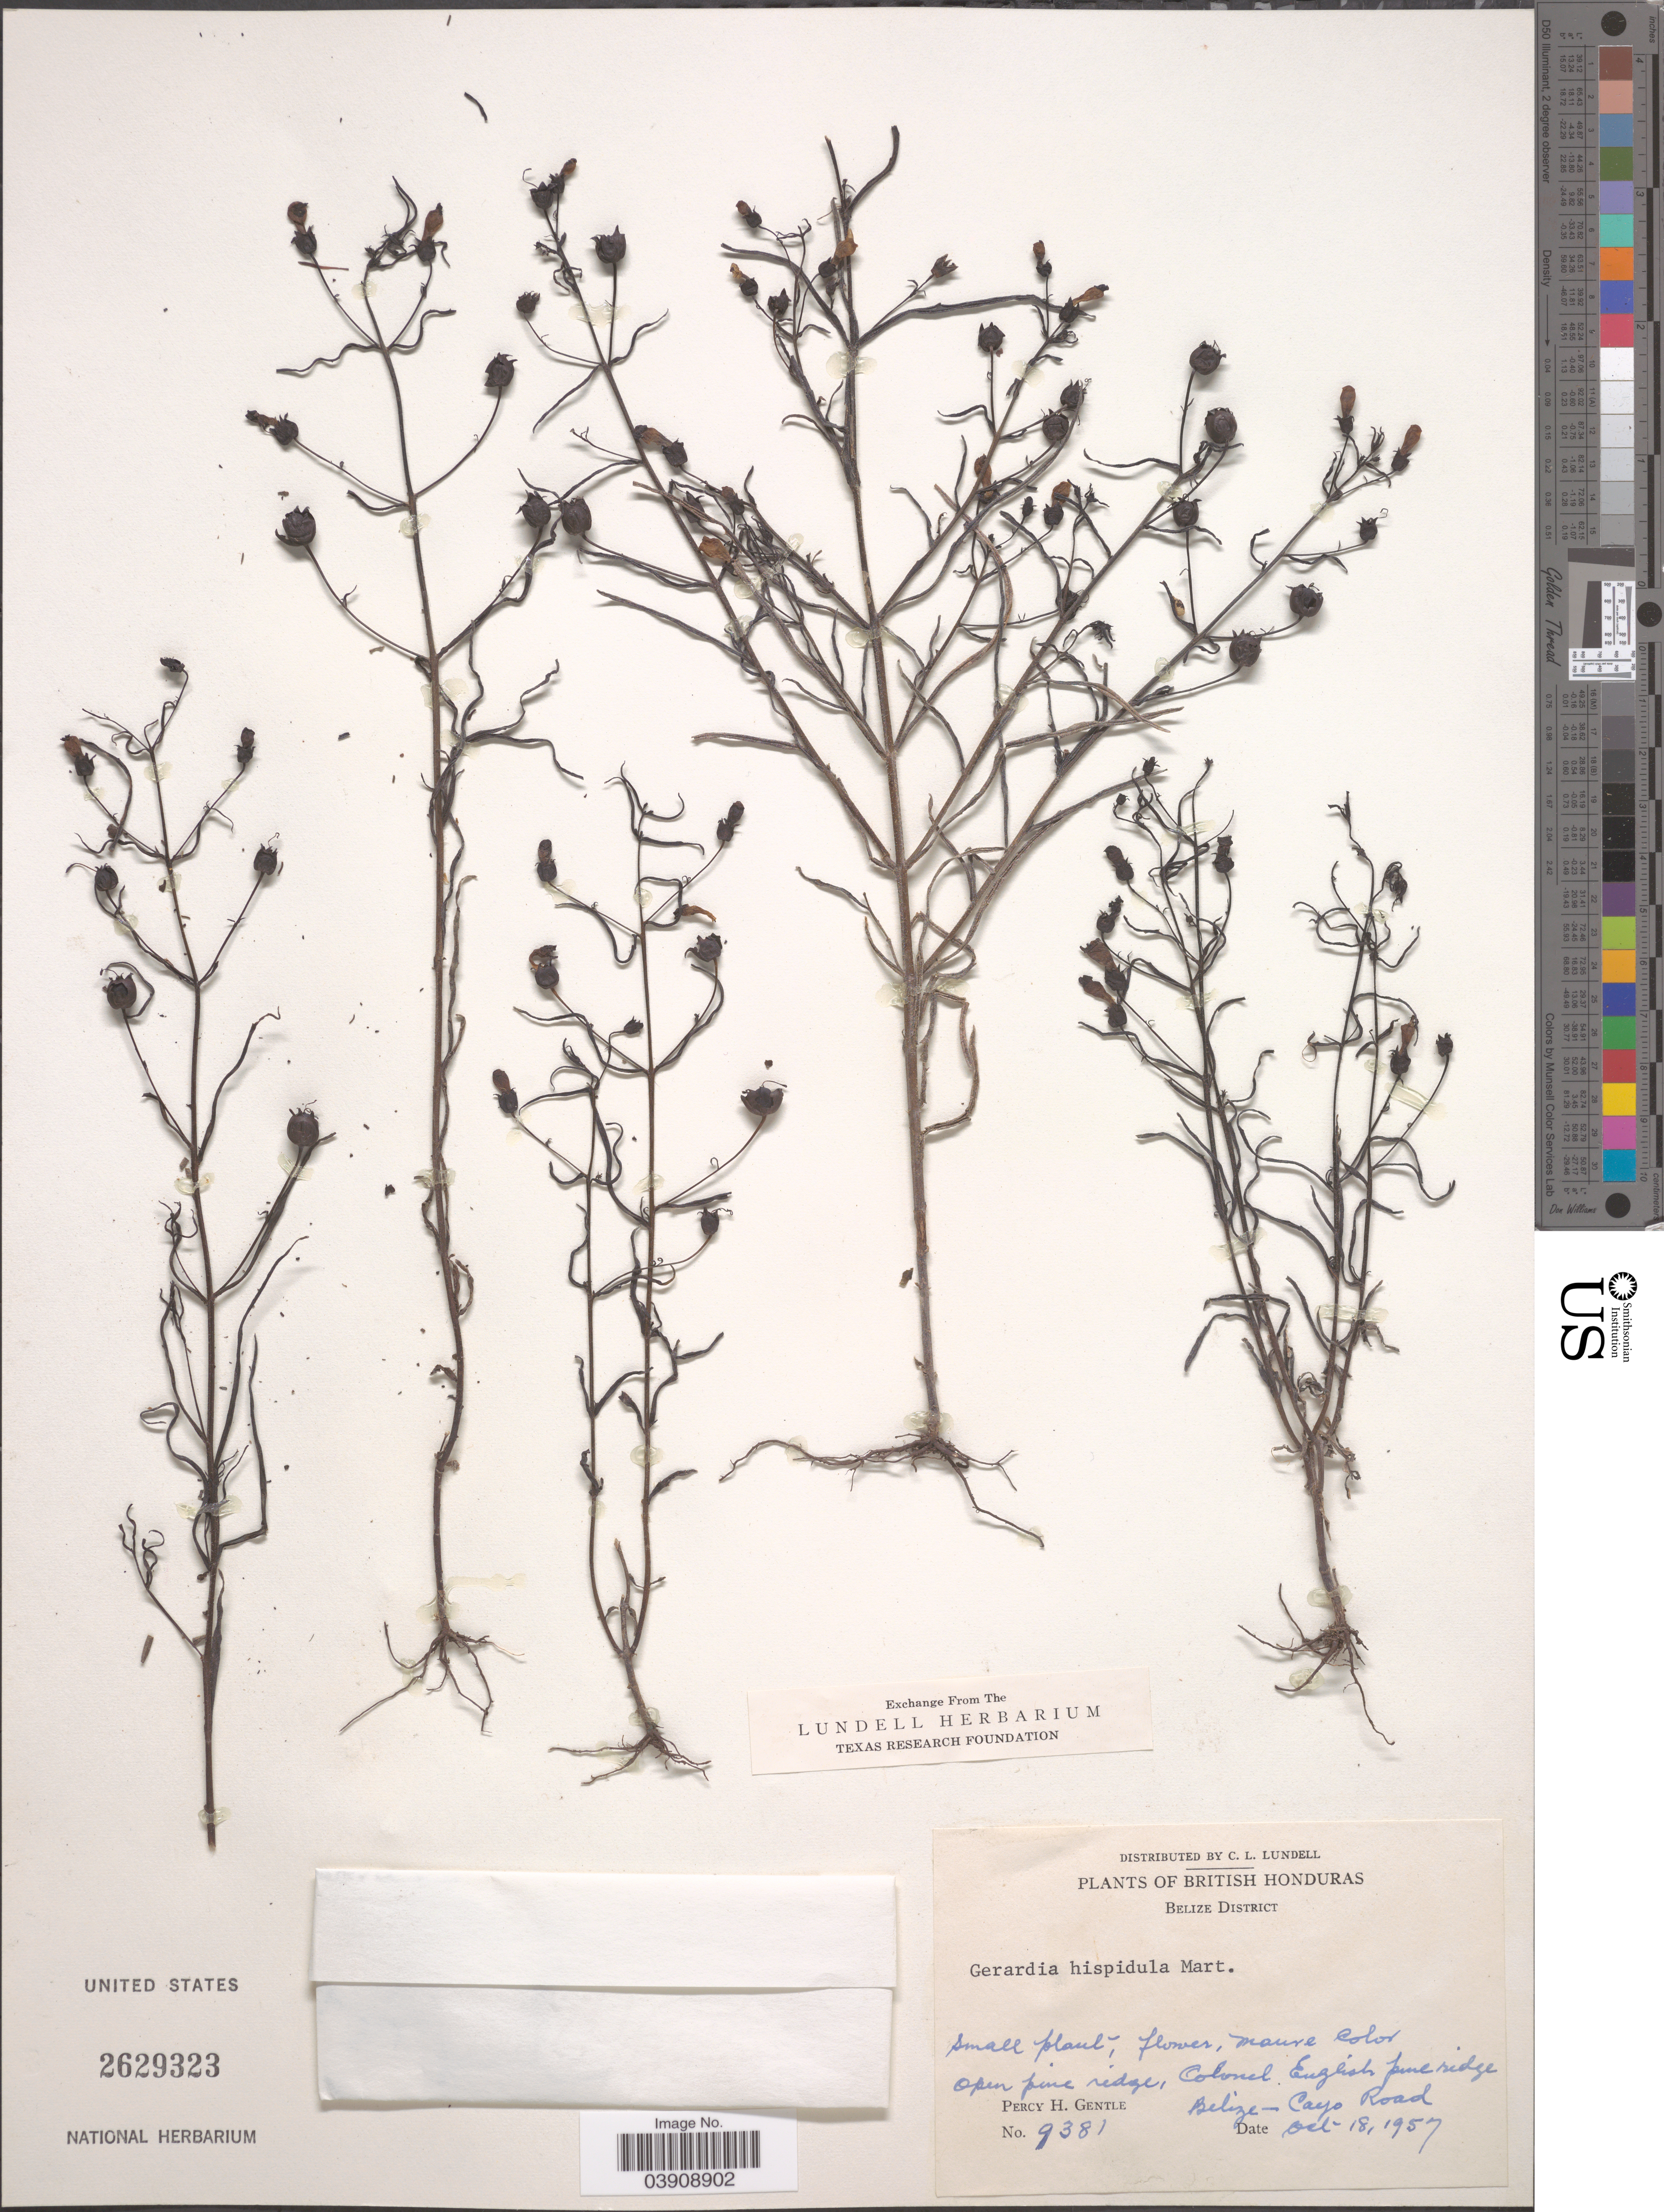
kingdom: Plantae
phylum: Tracheophyta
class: Magnoliopsida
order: Lamiales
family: Orobanchaceae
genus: Agalinis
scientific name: Agalinis hispidula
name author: (Mart.) D'Arcy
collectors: P. H. Gentle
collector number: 9381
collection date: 1957-10-18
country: Belize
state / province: Belize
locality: British Honduras. Belize District. Colonel English pine ridge. Belize-Cayo Road.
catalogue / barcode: US 2629323